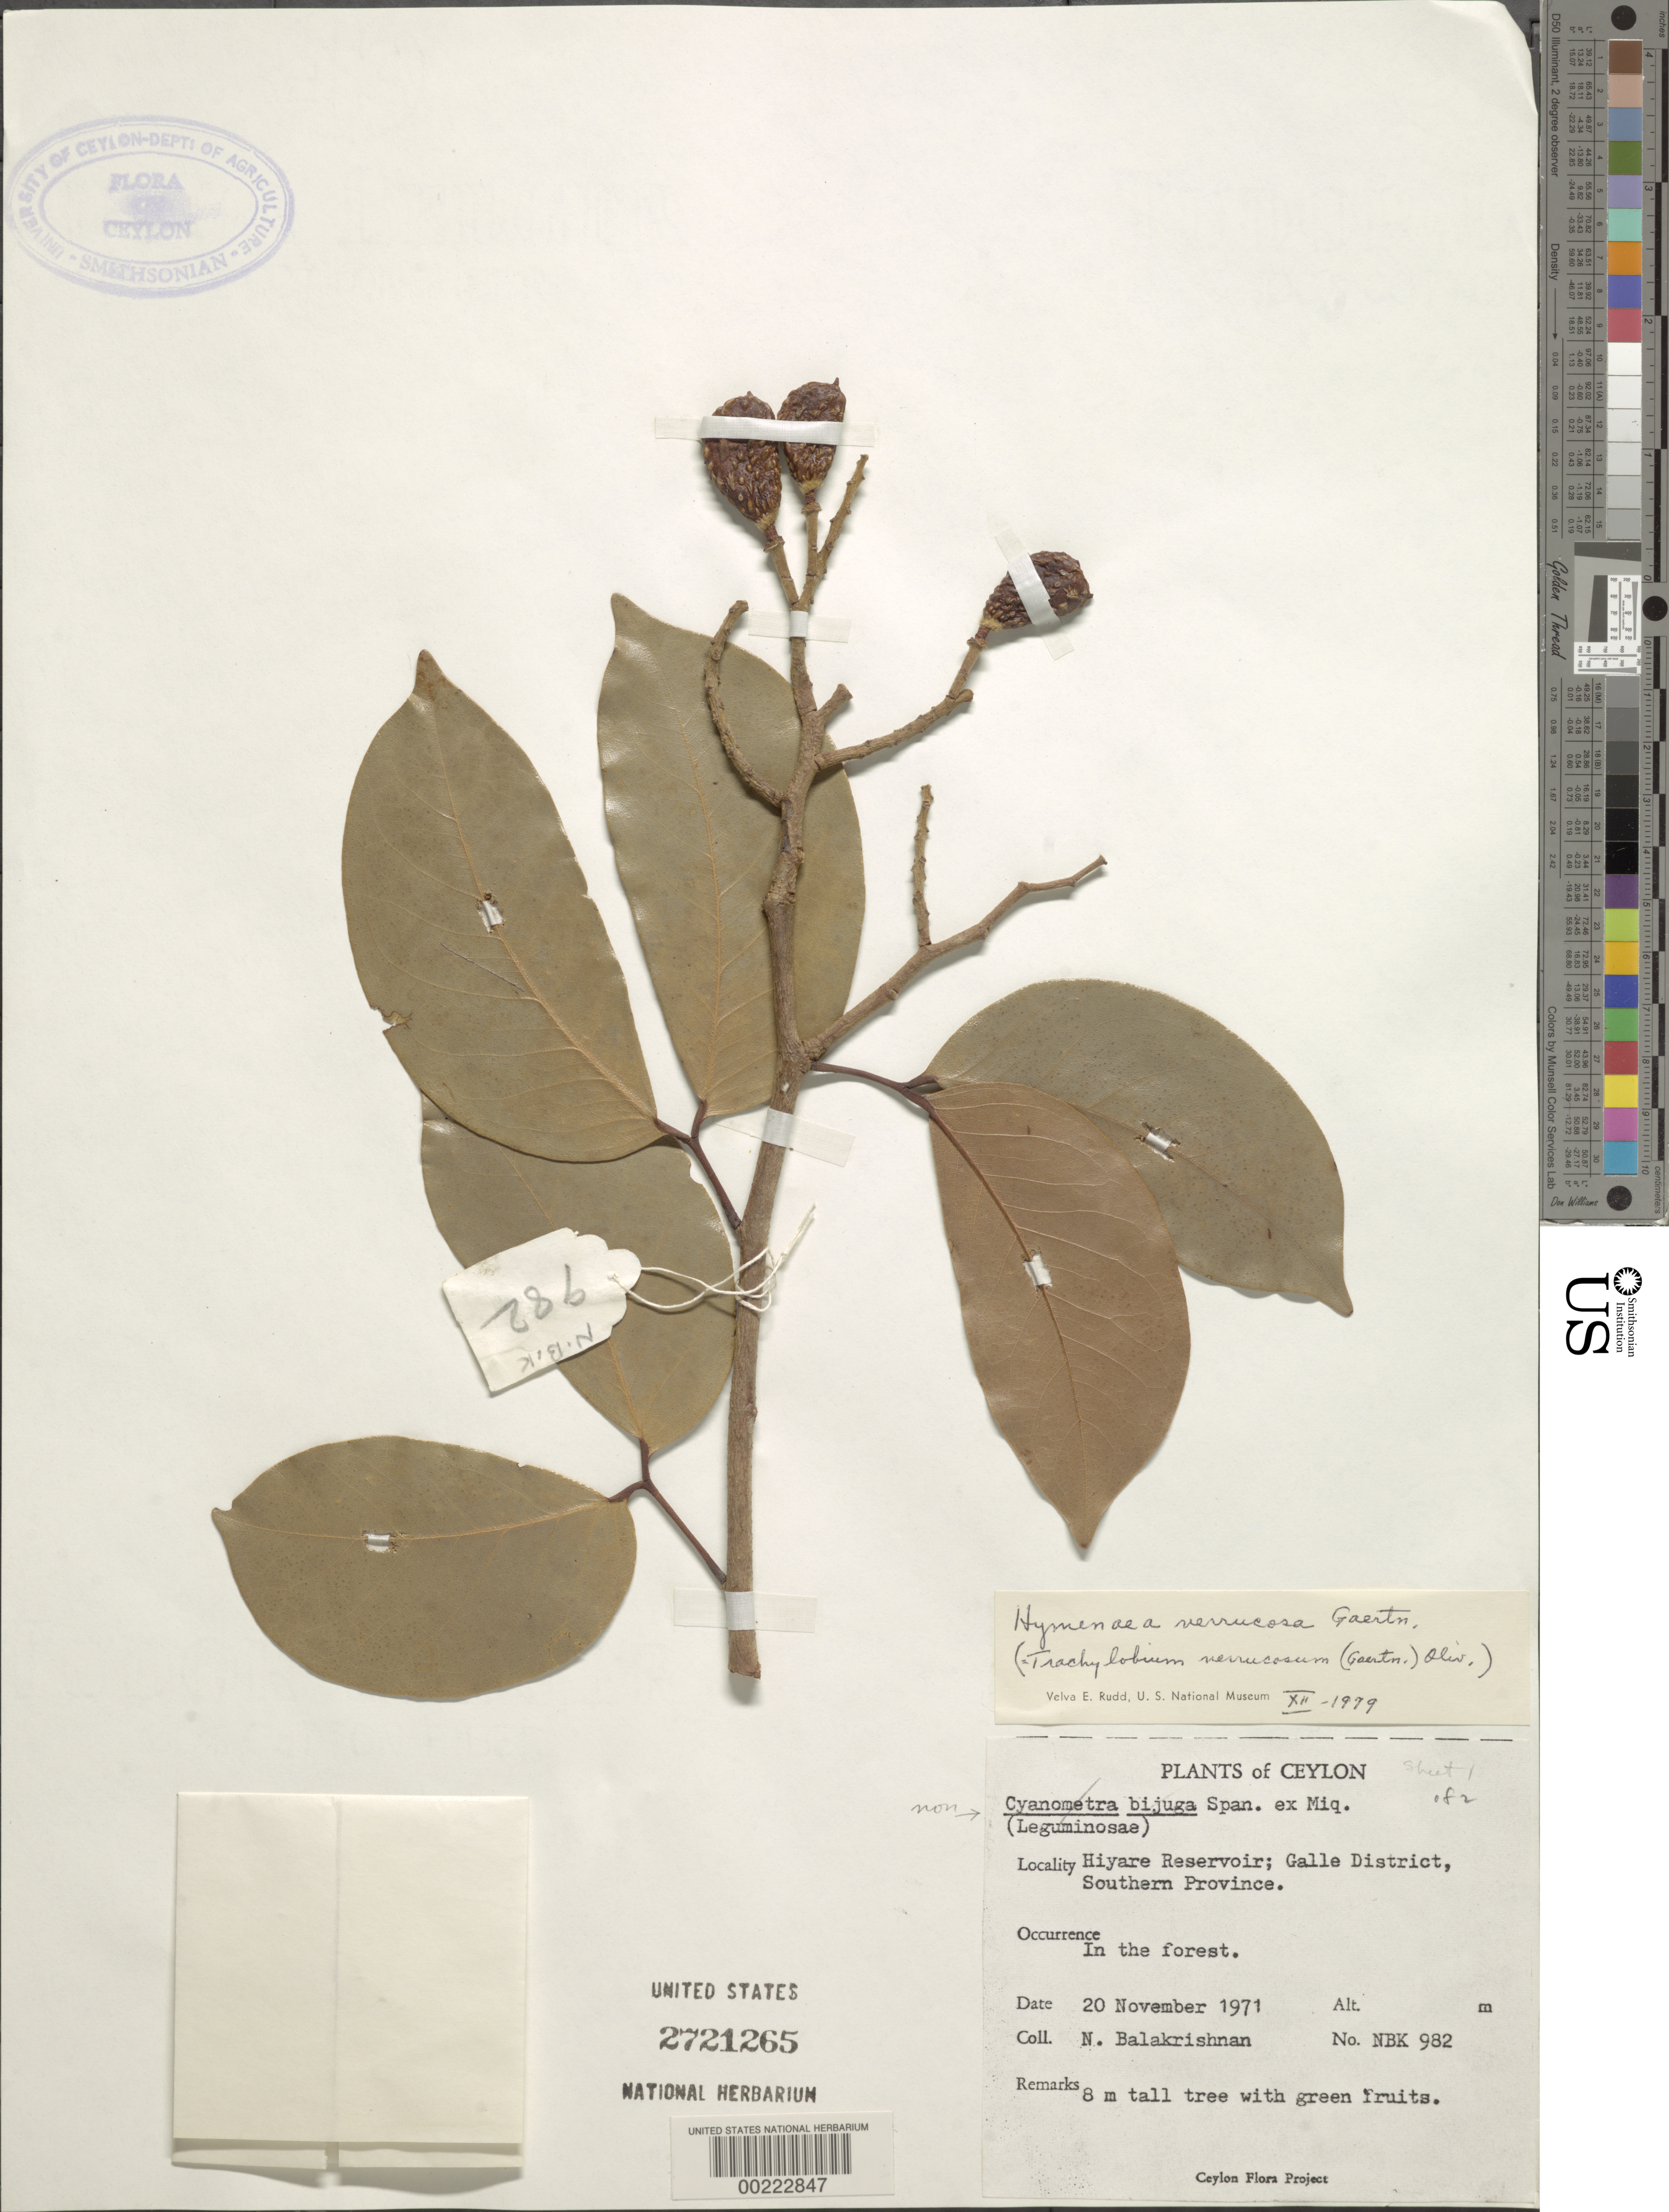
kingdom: Plantae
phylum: Tracheophyta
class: Magnoliopsida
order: Fabales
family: Fabaceae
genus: Hymenaea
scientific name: Hymenaea verrucosa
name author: Gaertn.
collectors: N. Balakrishnan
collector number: Nbk 982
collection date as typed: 20 Nov 1971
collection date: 1971-11-20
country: Sri Lanka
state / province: Southern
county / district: Galle Dist.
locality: Hiyare reservoir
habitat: In the forest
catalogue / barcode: US 2721265